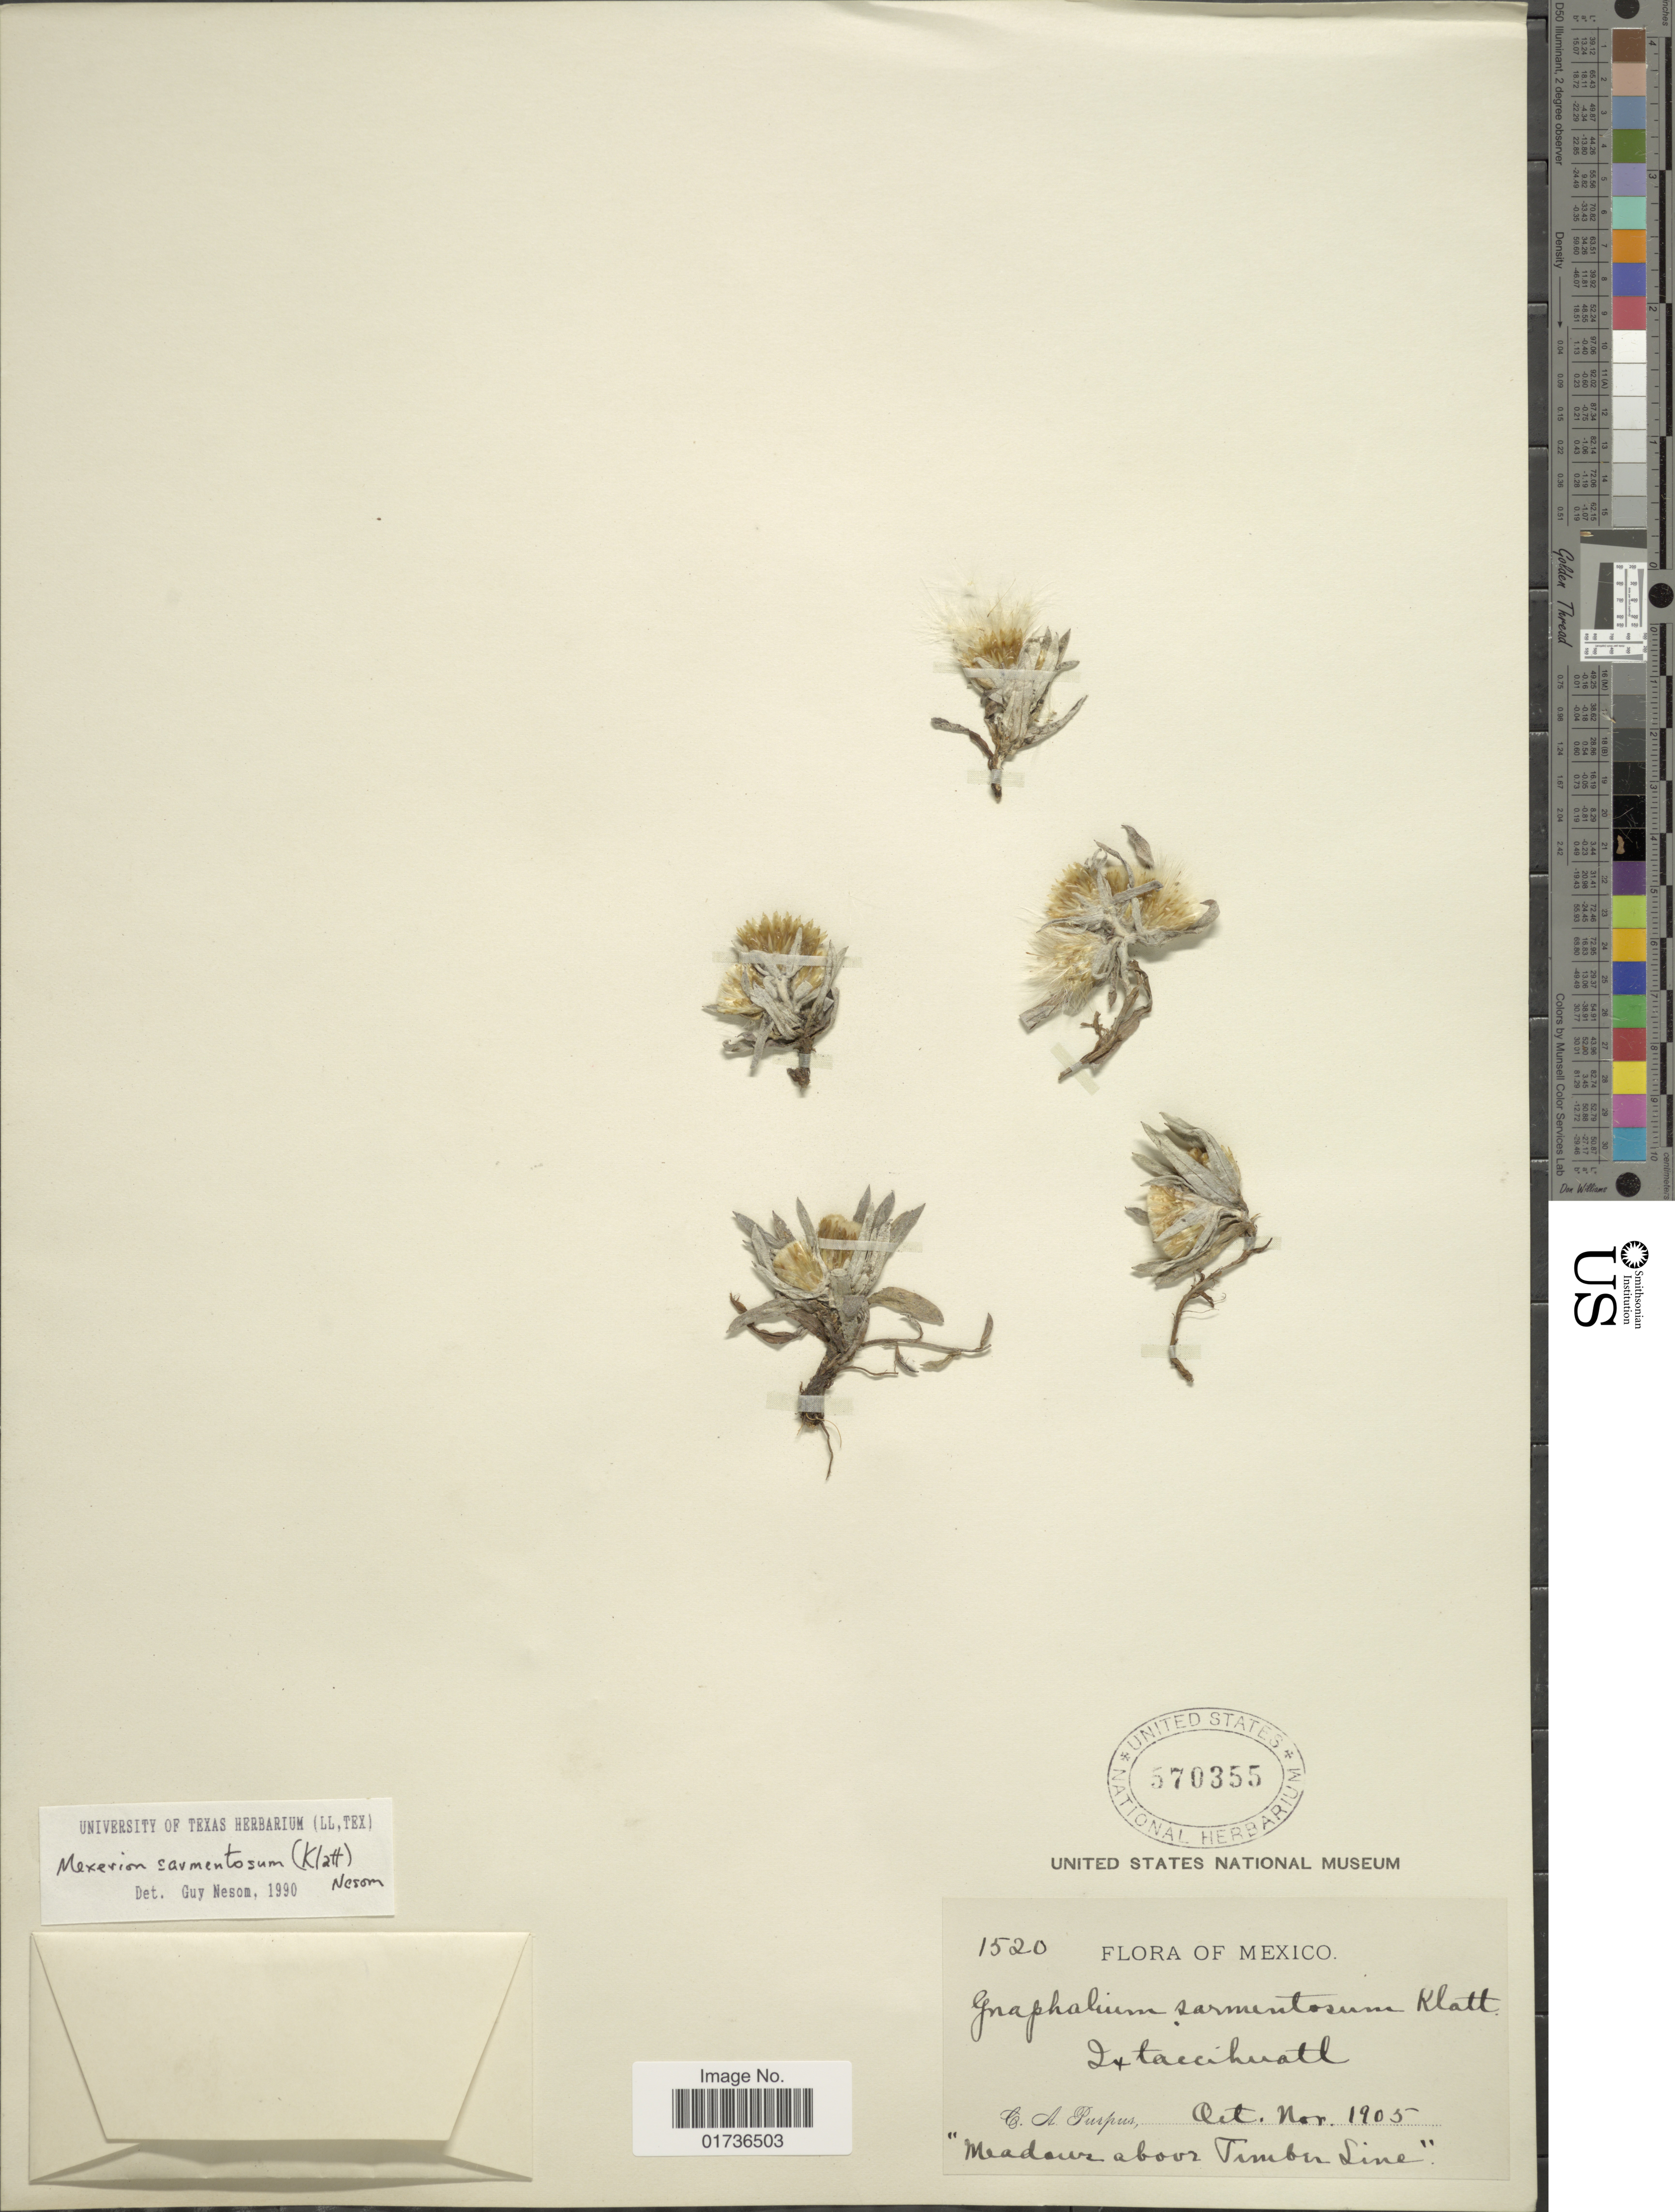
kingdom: Plantae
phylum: Tracheophyta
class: Magnoliopsida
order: Asterales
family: Asteraceae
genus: Mexerion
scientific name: Mexerion sarmentosum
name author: (Klatt) G.L. Nesom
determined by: Nesom, Guy L.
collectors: C. A. Purpus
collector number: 1520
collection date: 1905-10/1905-11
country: Mexico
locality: Ixtaccihuatl, 'above Timbur Line'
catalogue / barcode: US 570355